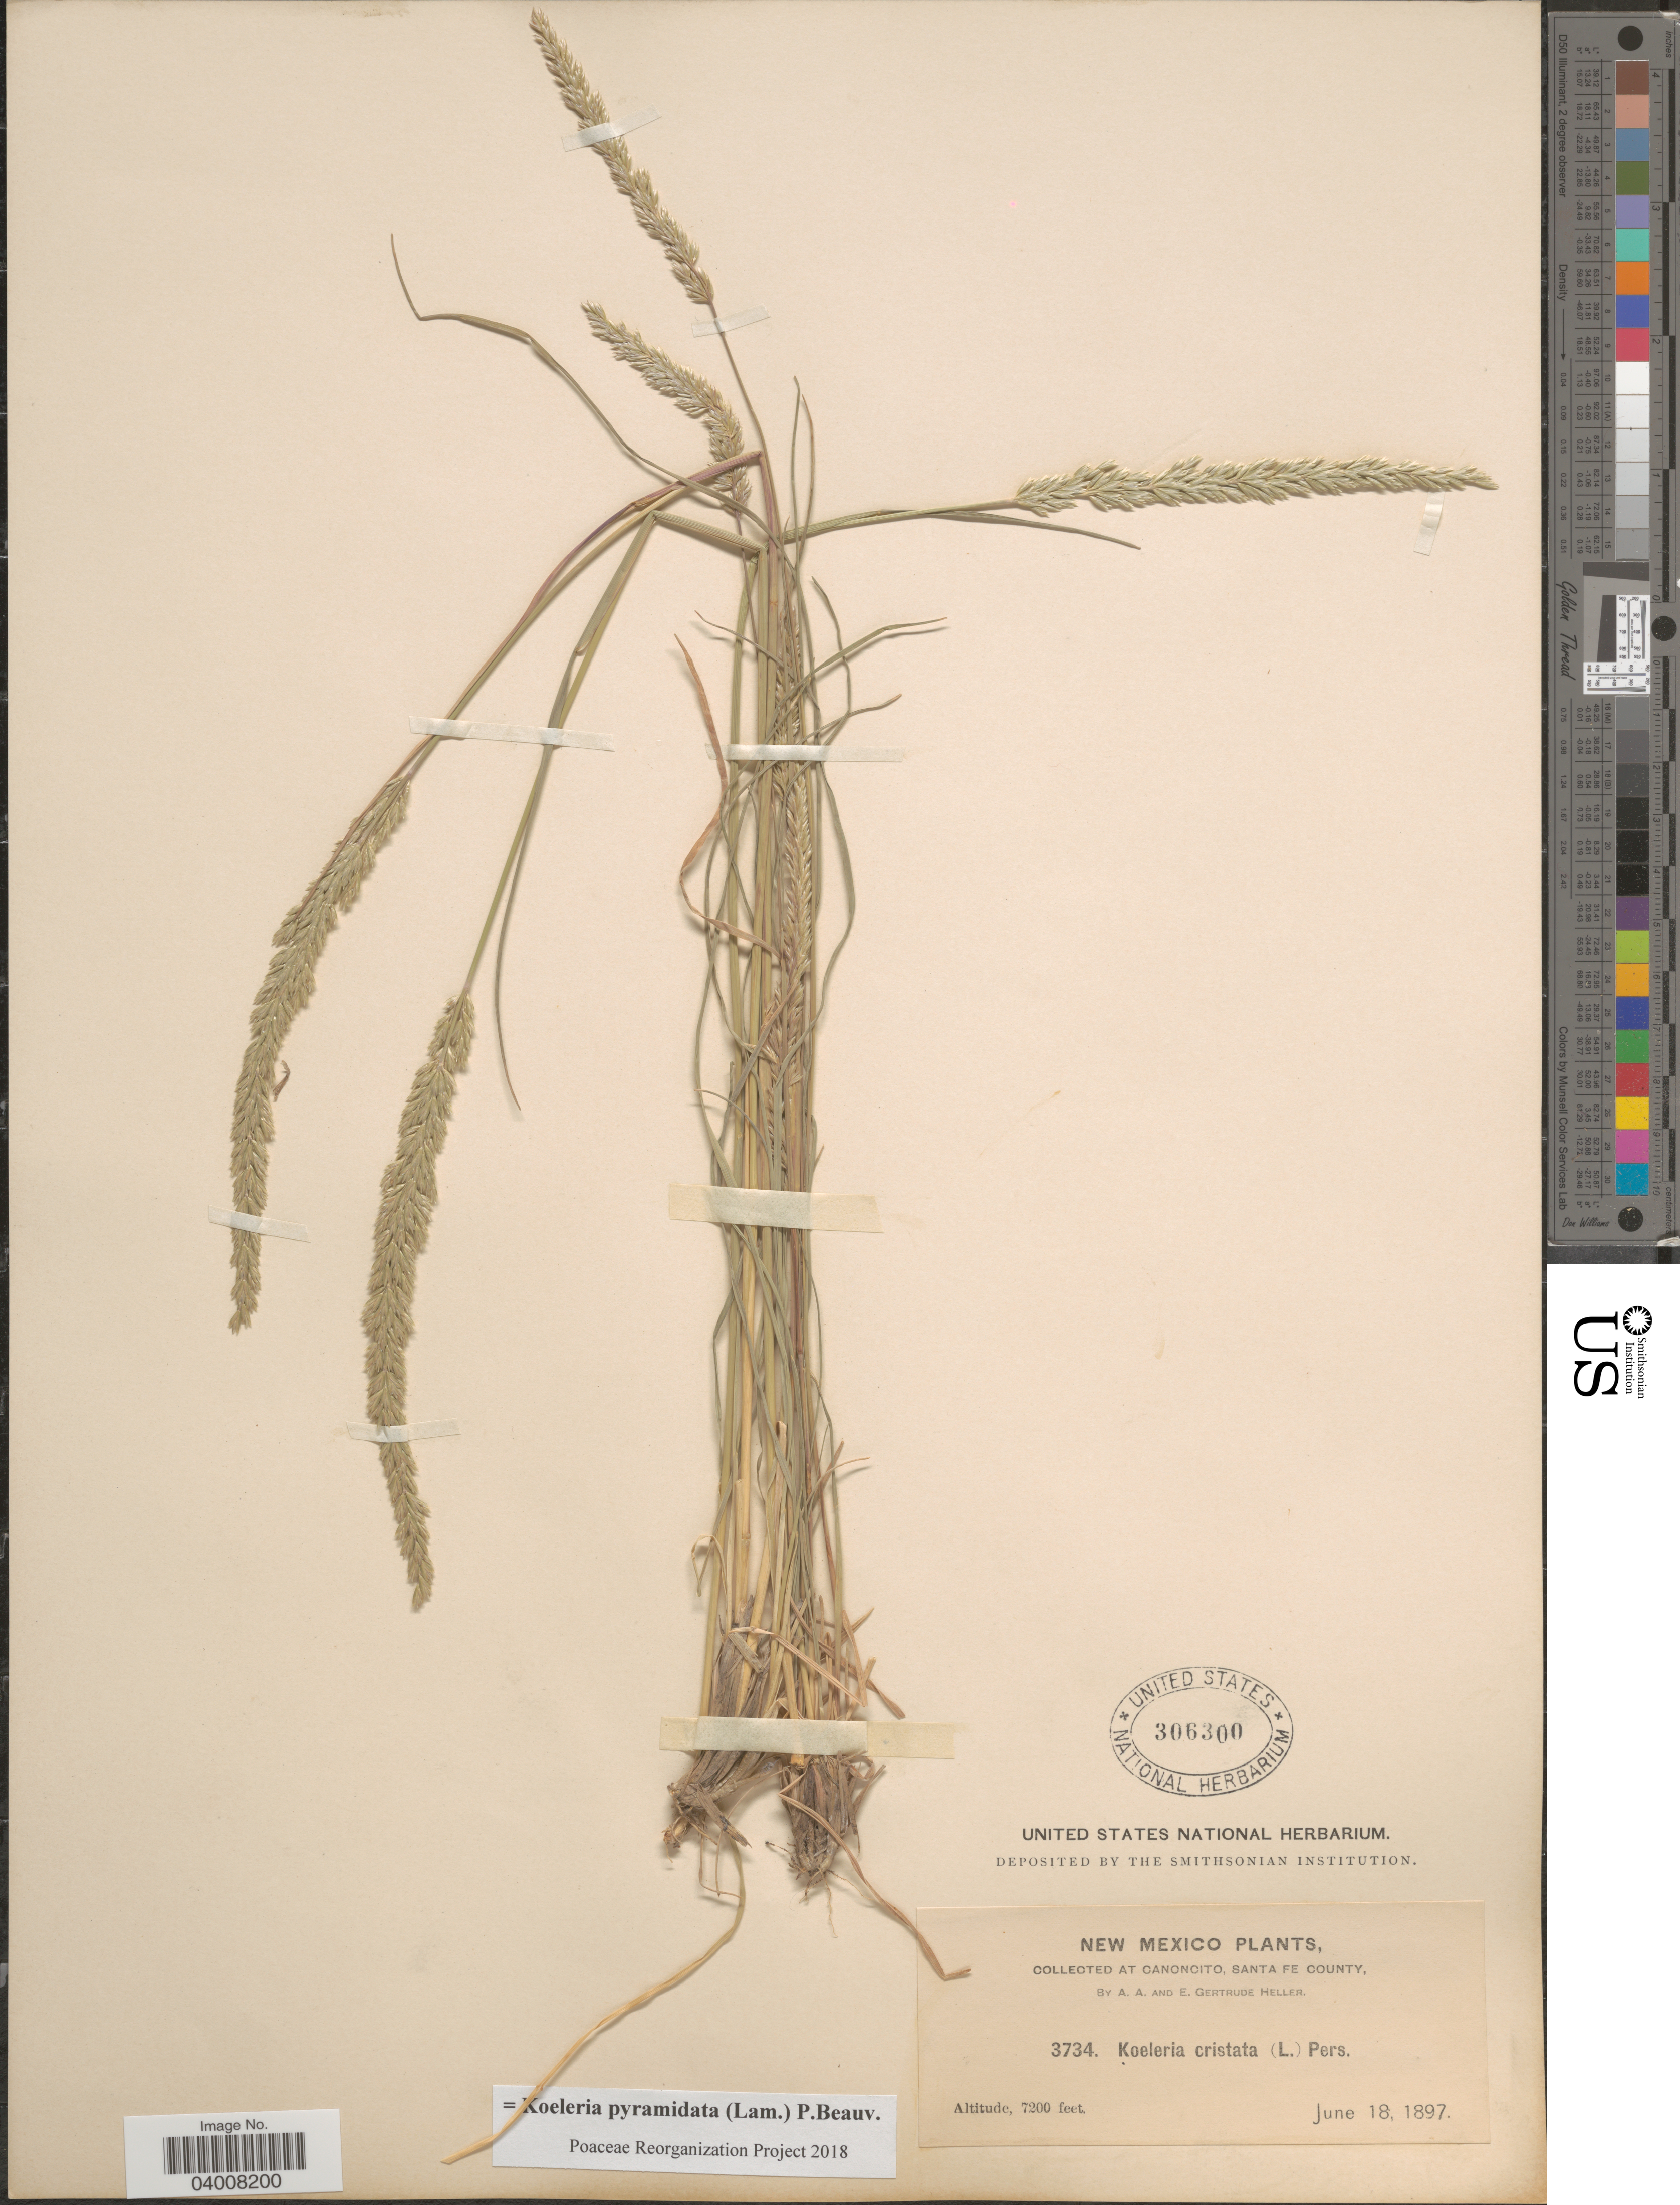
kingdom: Plantae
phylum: Tracheophyta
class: Liliopsida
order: Poales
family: Poaceae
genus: Koeleria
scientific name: Koeleria pyramidata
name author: (Lam.) P. Beauv.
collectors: A. A. Heller & E. G. Heller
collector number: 3734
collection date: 1897-06-18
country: United States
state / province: New Mexico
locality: At Canoncito, Santa Fe County.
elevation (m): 2195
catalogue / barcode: US 306300